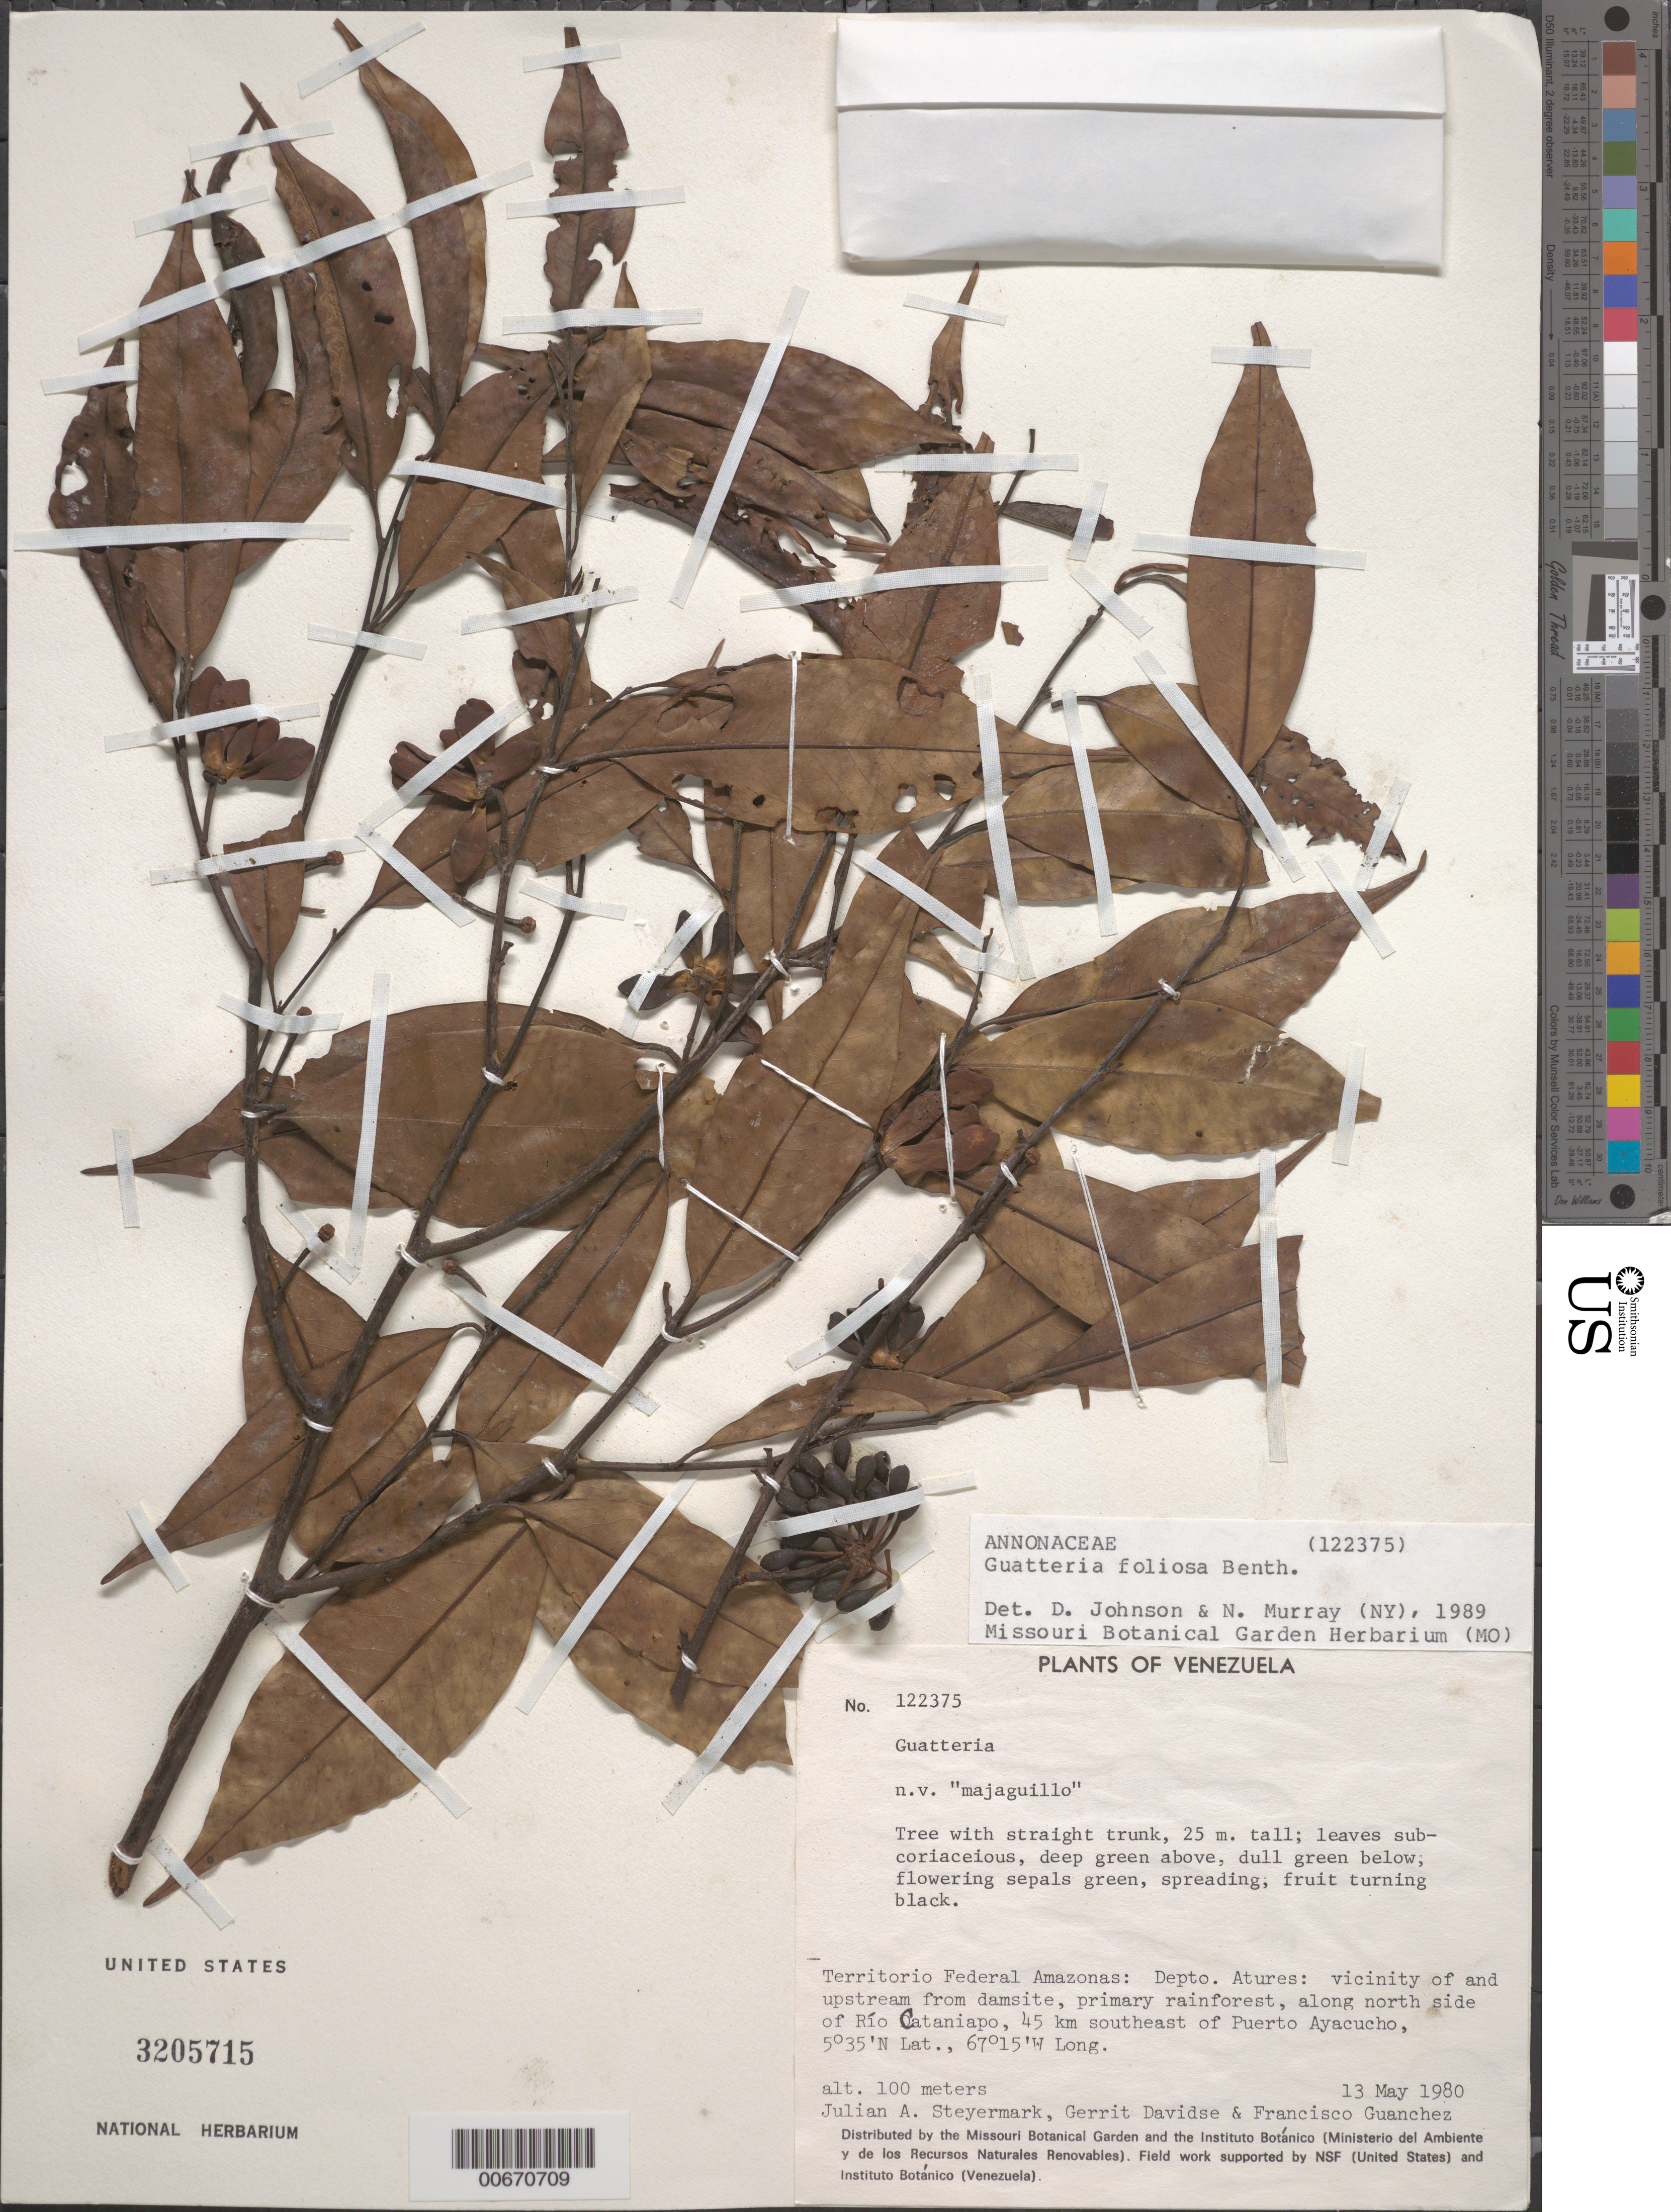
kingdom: Plantae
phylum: Tracheophyta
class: Magnoliopsida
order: Magnoliales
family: Annonaceae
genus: Guatteria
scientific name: Guatteria foliosa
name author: Benth.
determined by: Johnson, D. M.; Murray, N. A.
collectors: J. Steyermark, G. Davidse & F. Guánchez M.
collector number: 122375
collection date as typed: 13-May-80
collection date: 1980-05-13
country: Venezuela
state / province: Amazonas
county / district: Atures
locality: Río Cataniapo, along north side, 45 km SE Puerto Ayacucho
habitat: Vic. of and upstream from damsite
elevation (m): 100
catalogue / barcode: US 3205715